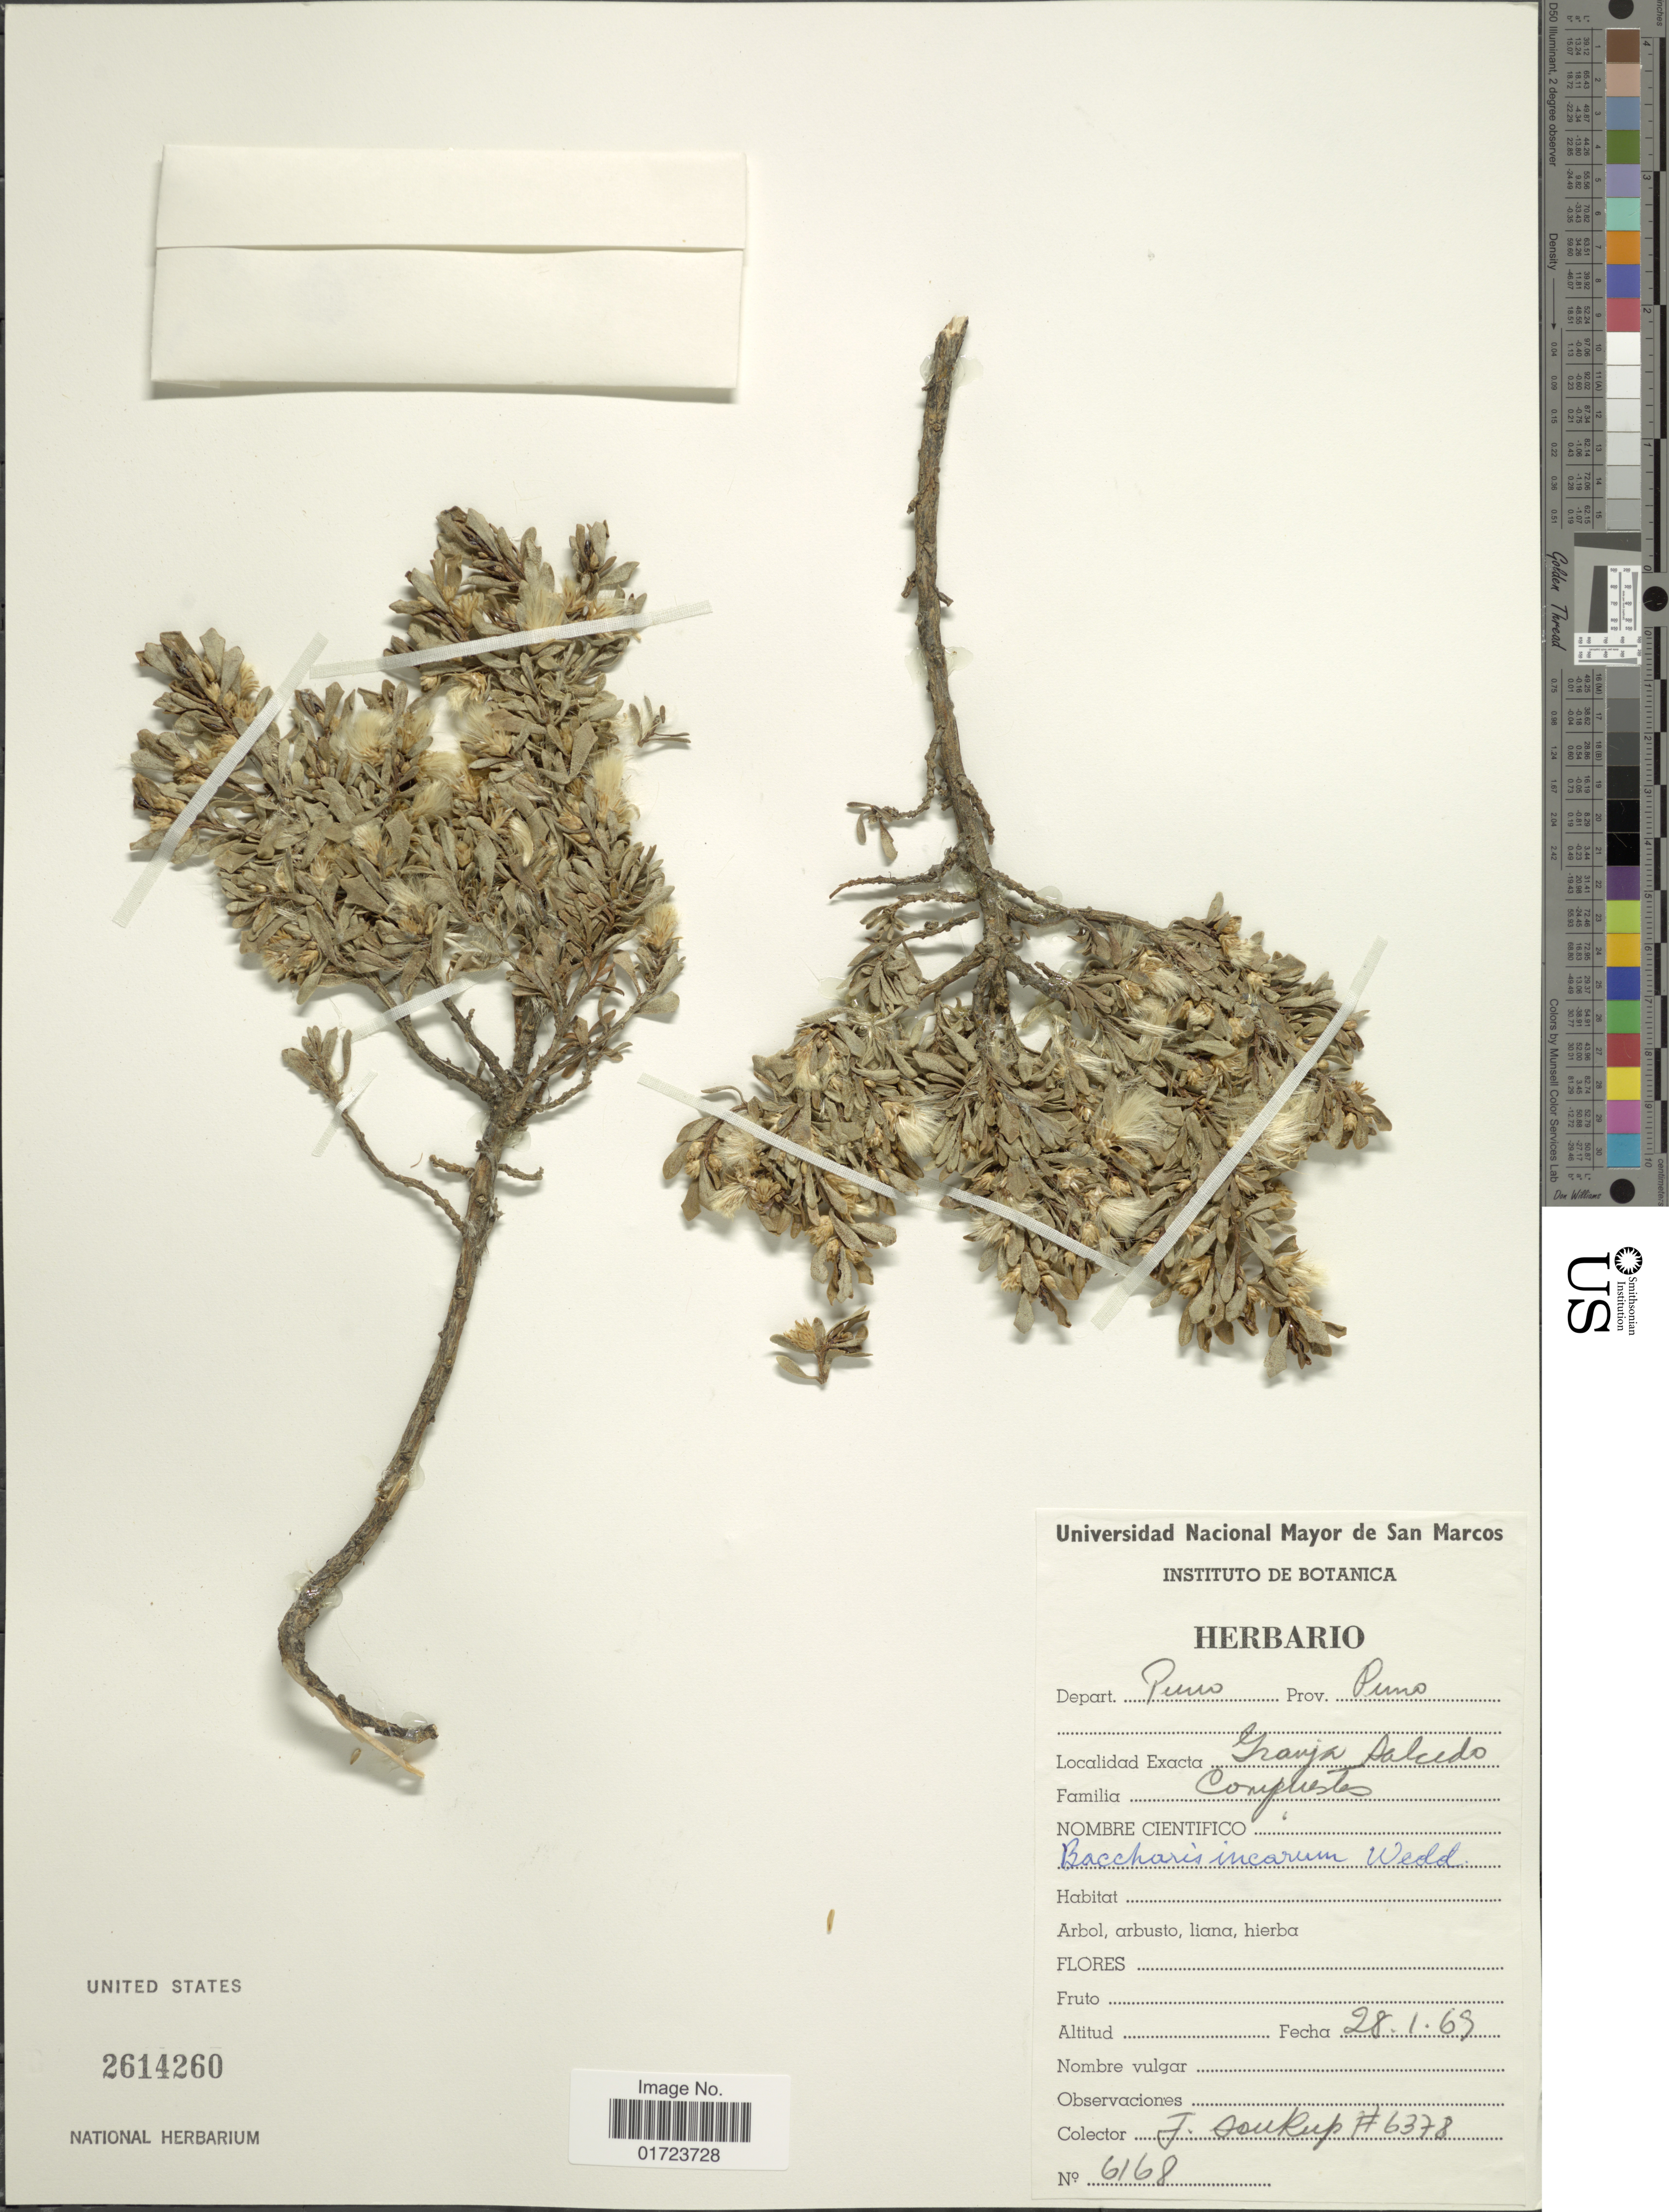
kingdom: Plantae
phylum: Tracheophyta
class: Magnoliopsida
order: Asterales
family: Asteraceae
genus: Baccharis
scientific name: Baccharis tola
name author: Phil.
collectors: J. Soukup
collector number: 6168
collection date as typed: Transcribed d/m/y: 28/1/69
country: Peru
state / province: Puno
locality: Granja Salcedo, Prov. Puno, Depart. Puno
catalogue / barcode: US 2614260